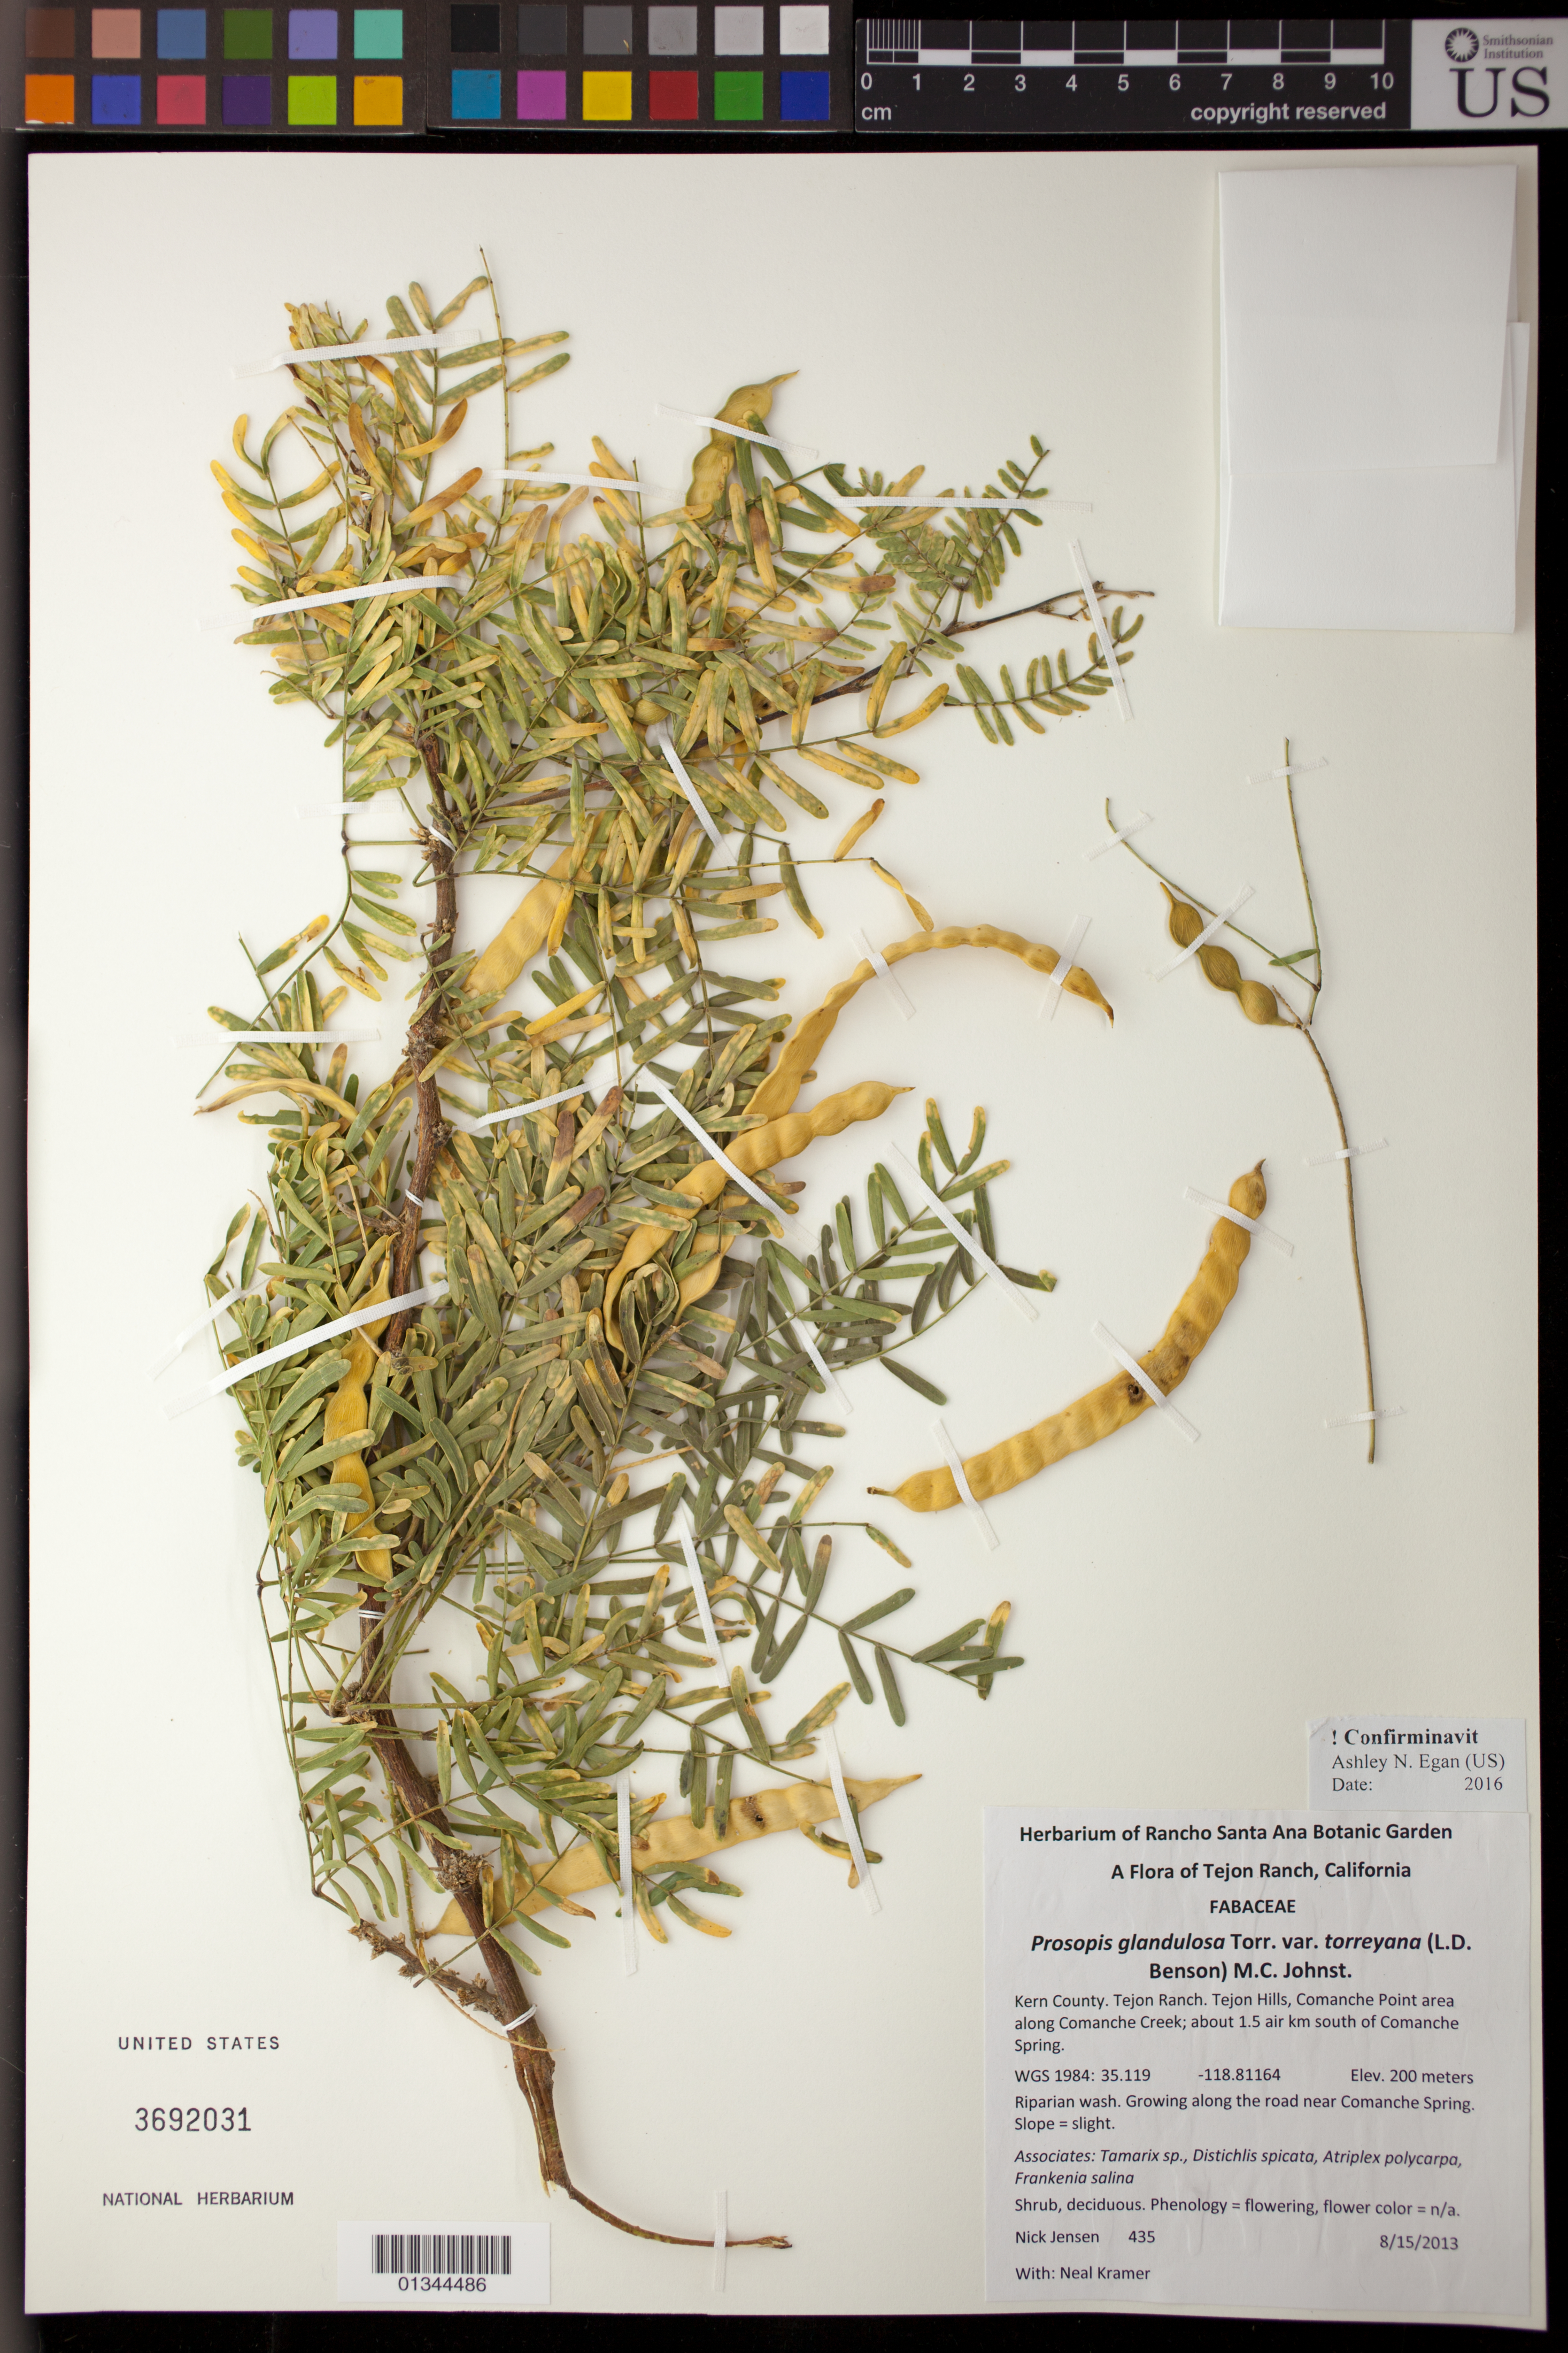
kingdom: Plantae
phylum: Tracheophyta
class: Magnoliopsida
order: Fabales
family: Fabaceae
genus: Neltuma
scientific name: Neltuma odorata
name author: (Torr. & Frém.) C. E. Hughes & G.P. Lewis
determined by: Strong, Mark T., (BOT), Smithsonian Institution - National Museum of Natural History (UNITED STATES)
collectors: N. Jensen & N. Kramer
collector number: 435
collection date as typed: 8/15/2013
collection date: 2013-08-15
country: United States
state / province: California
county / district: Kern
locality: Tejon Ranch, Tejon Hills, Comanche Point area along Comanche Creek; about 1.5 air km south of Comanche Spring.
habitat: Riparian wash. Growing along the road near Comanche Spring. Slope=slight.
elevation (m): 200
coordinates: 35.119, -118.81164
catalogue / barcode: US 3692031